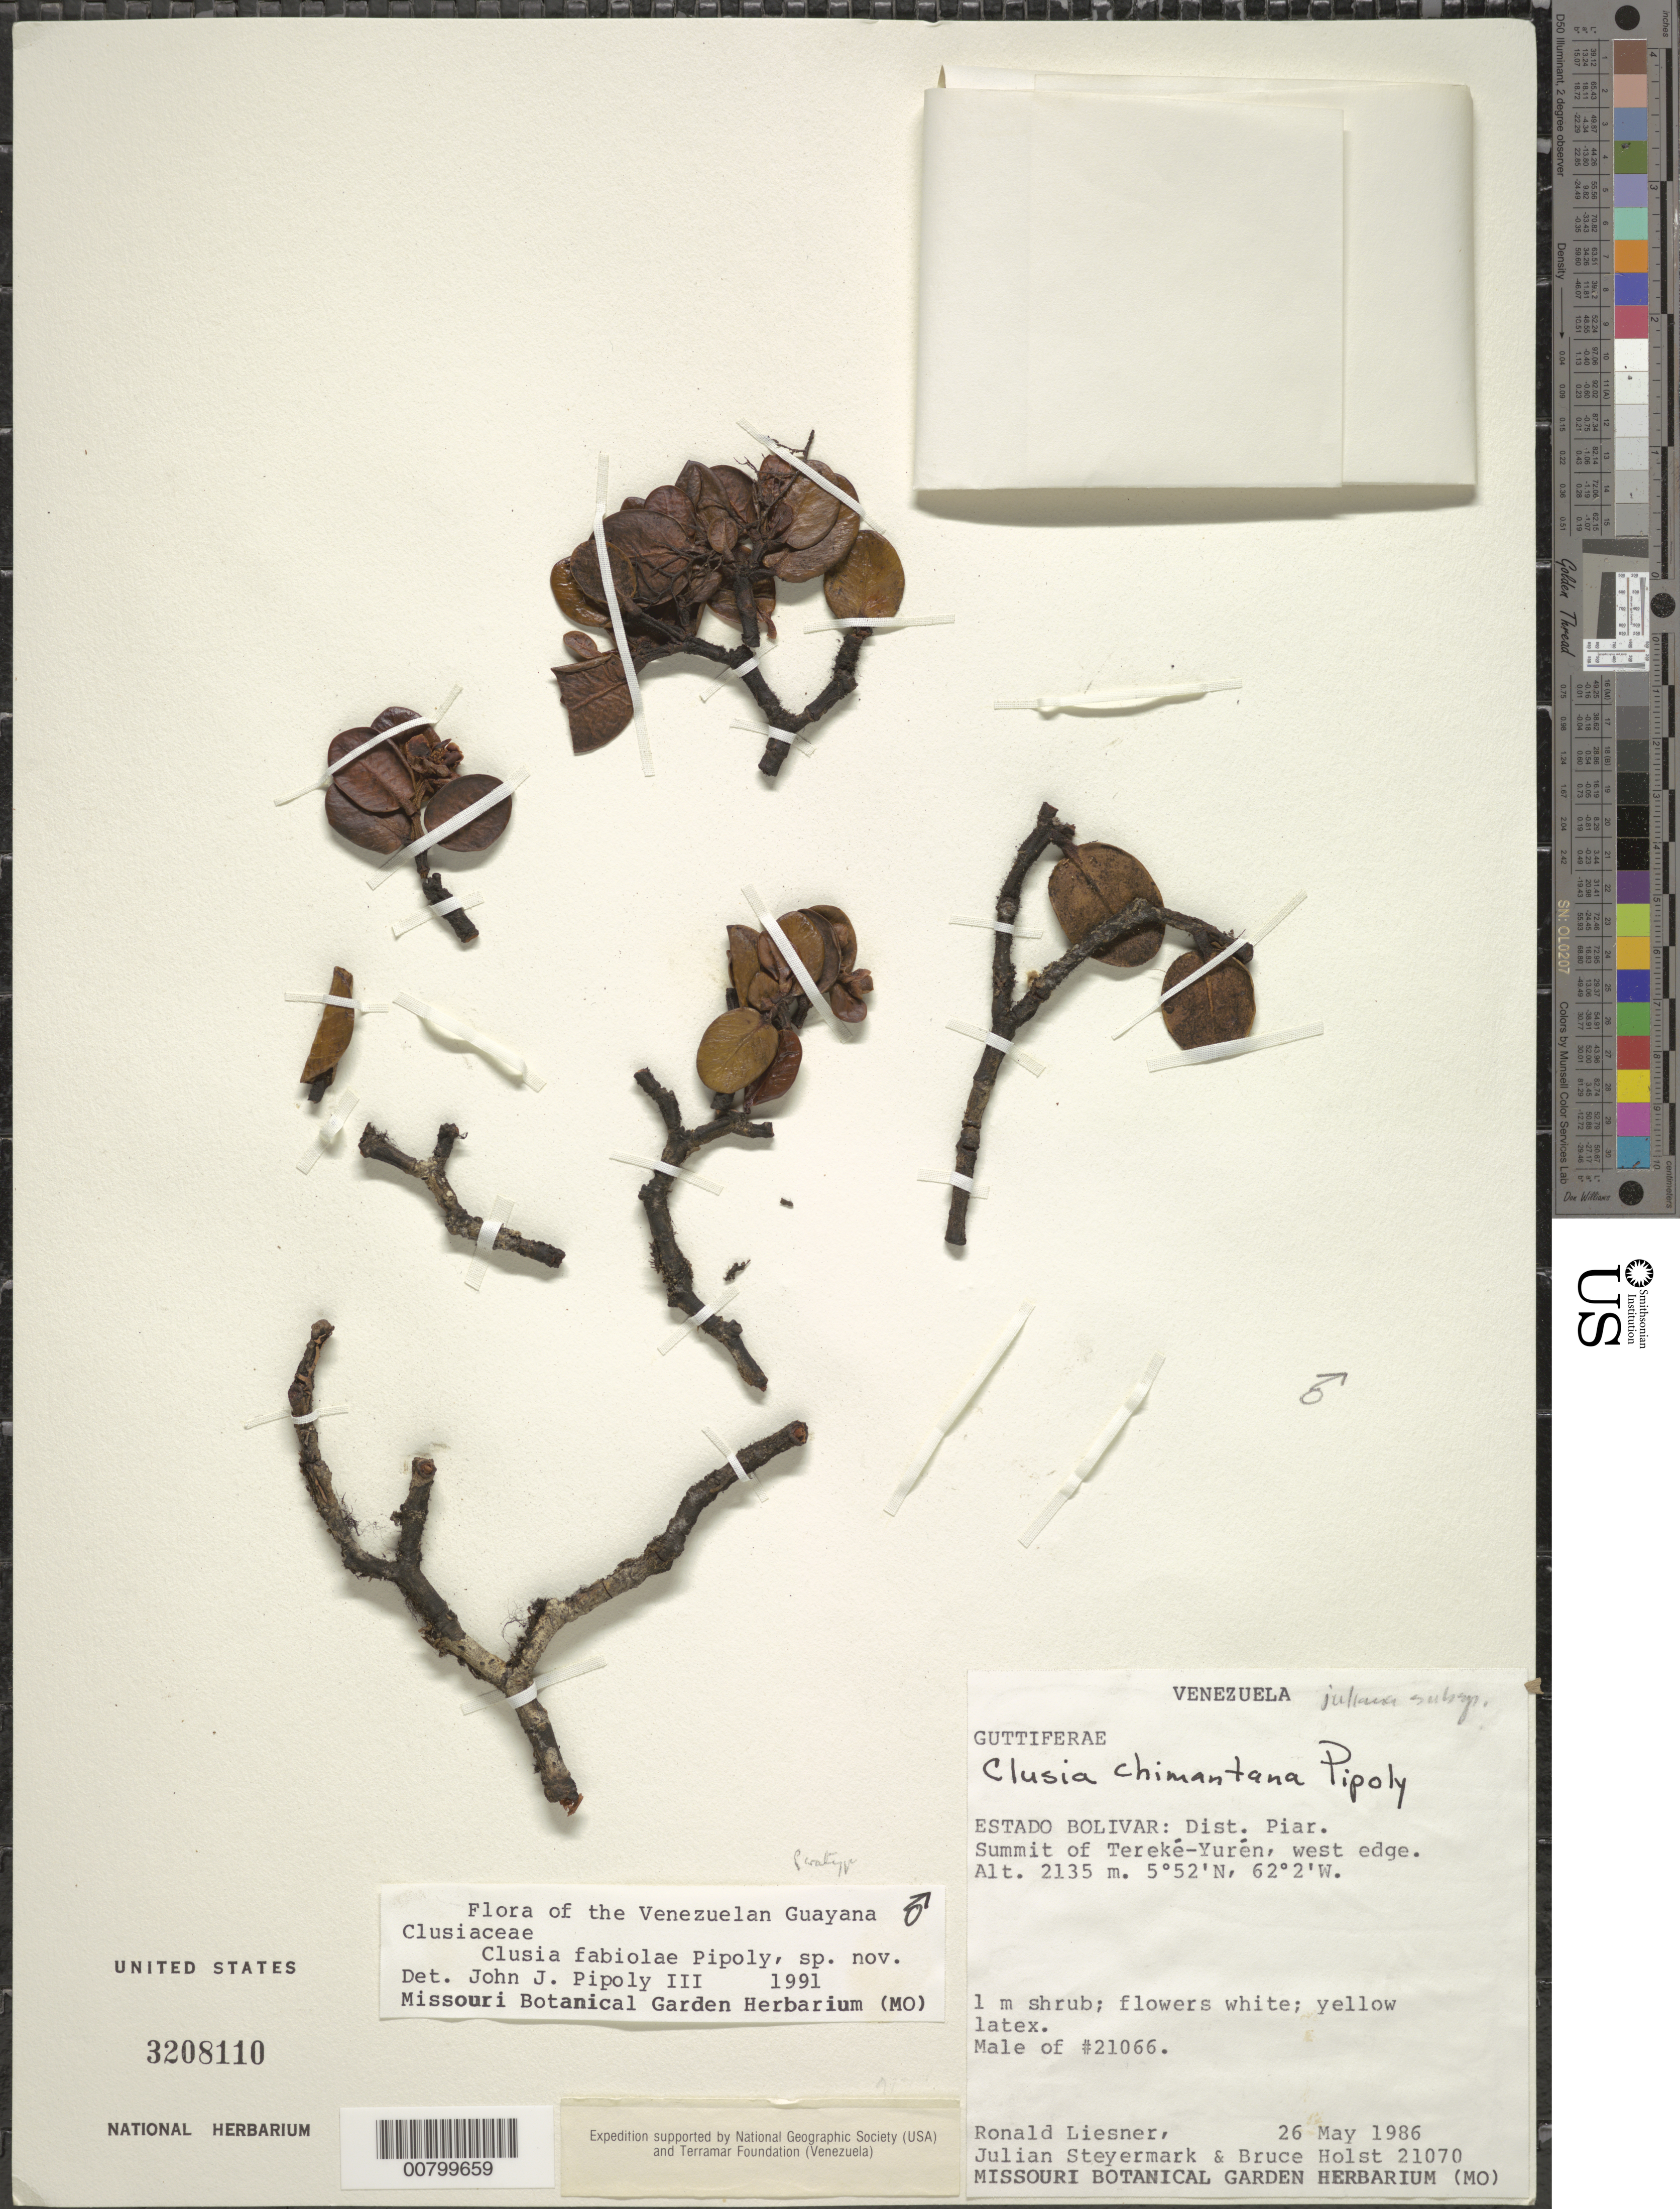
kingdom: Plantae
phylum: Tracheophyta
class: Magnoliopsida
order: Malpighiales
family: Clusiaceae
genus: Clusia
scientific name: Clusia fabiolae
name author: Pipoly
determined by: Pipoly, J. J., III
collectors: R. L. Liesner, J. Steyermark & B. Holst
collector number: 21070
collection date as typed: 26-May-86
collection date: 1986-05-26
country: Venezuela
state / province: Bolívar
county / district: Piar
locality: Tereké-Yurén summit, west edge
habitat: Summit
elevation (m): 2135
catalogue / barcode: US 3208110